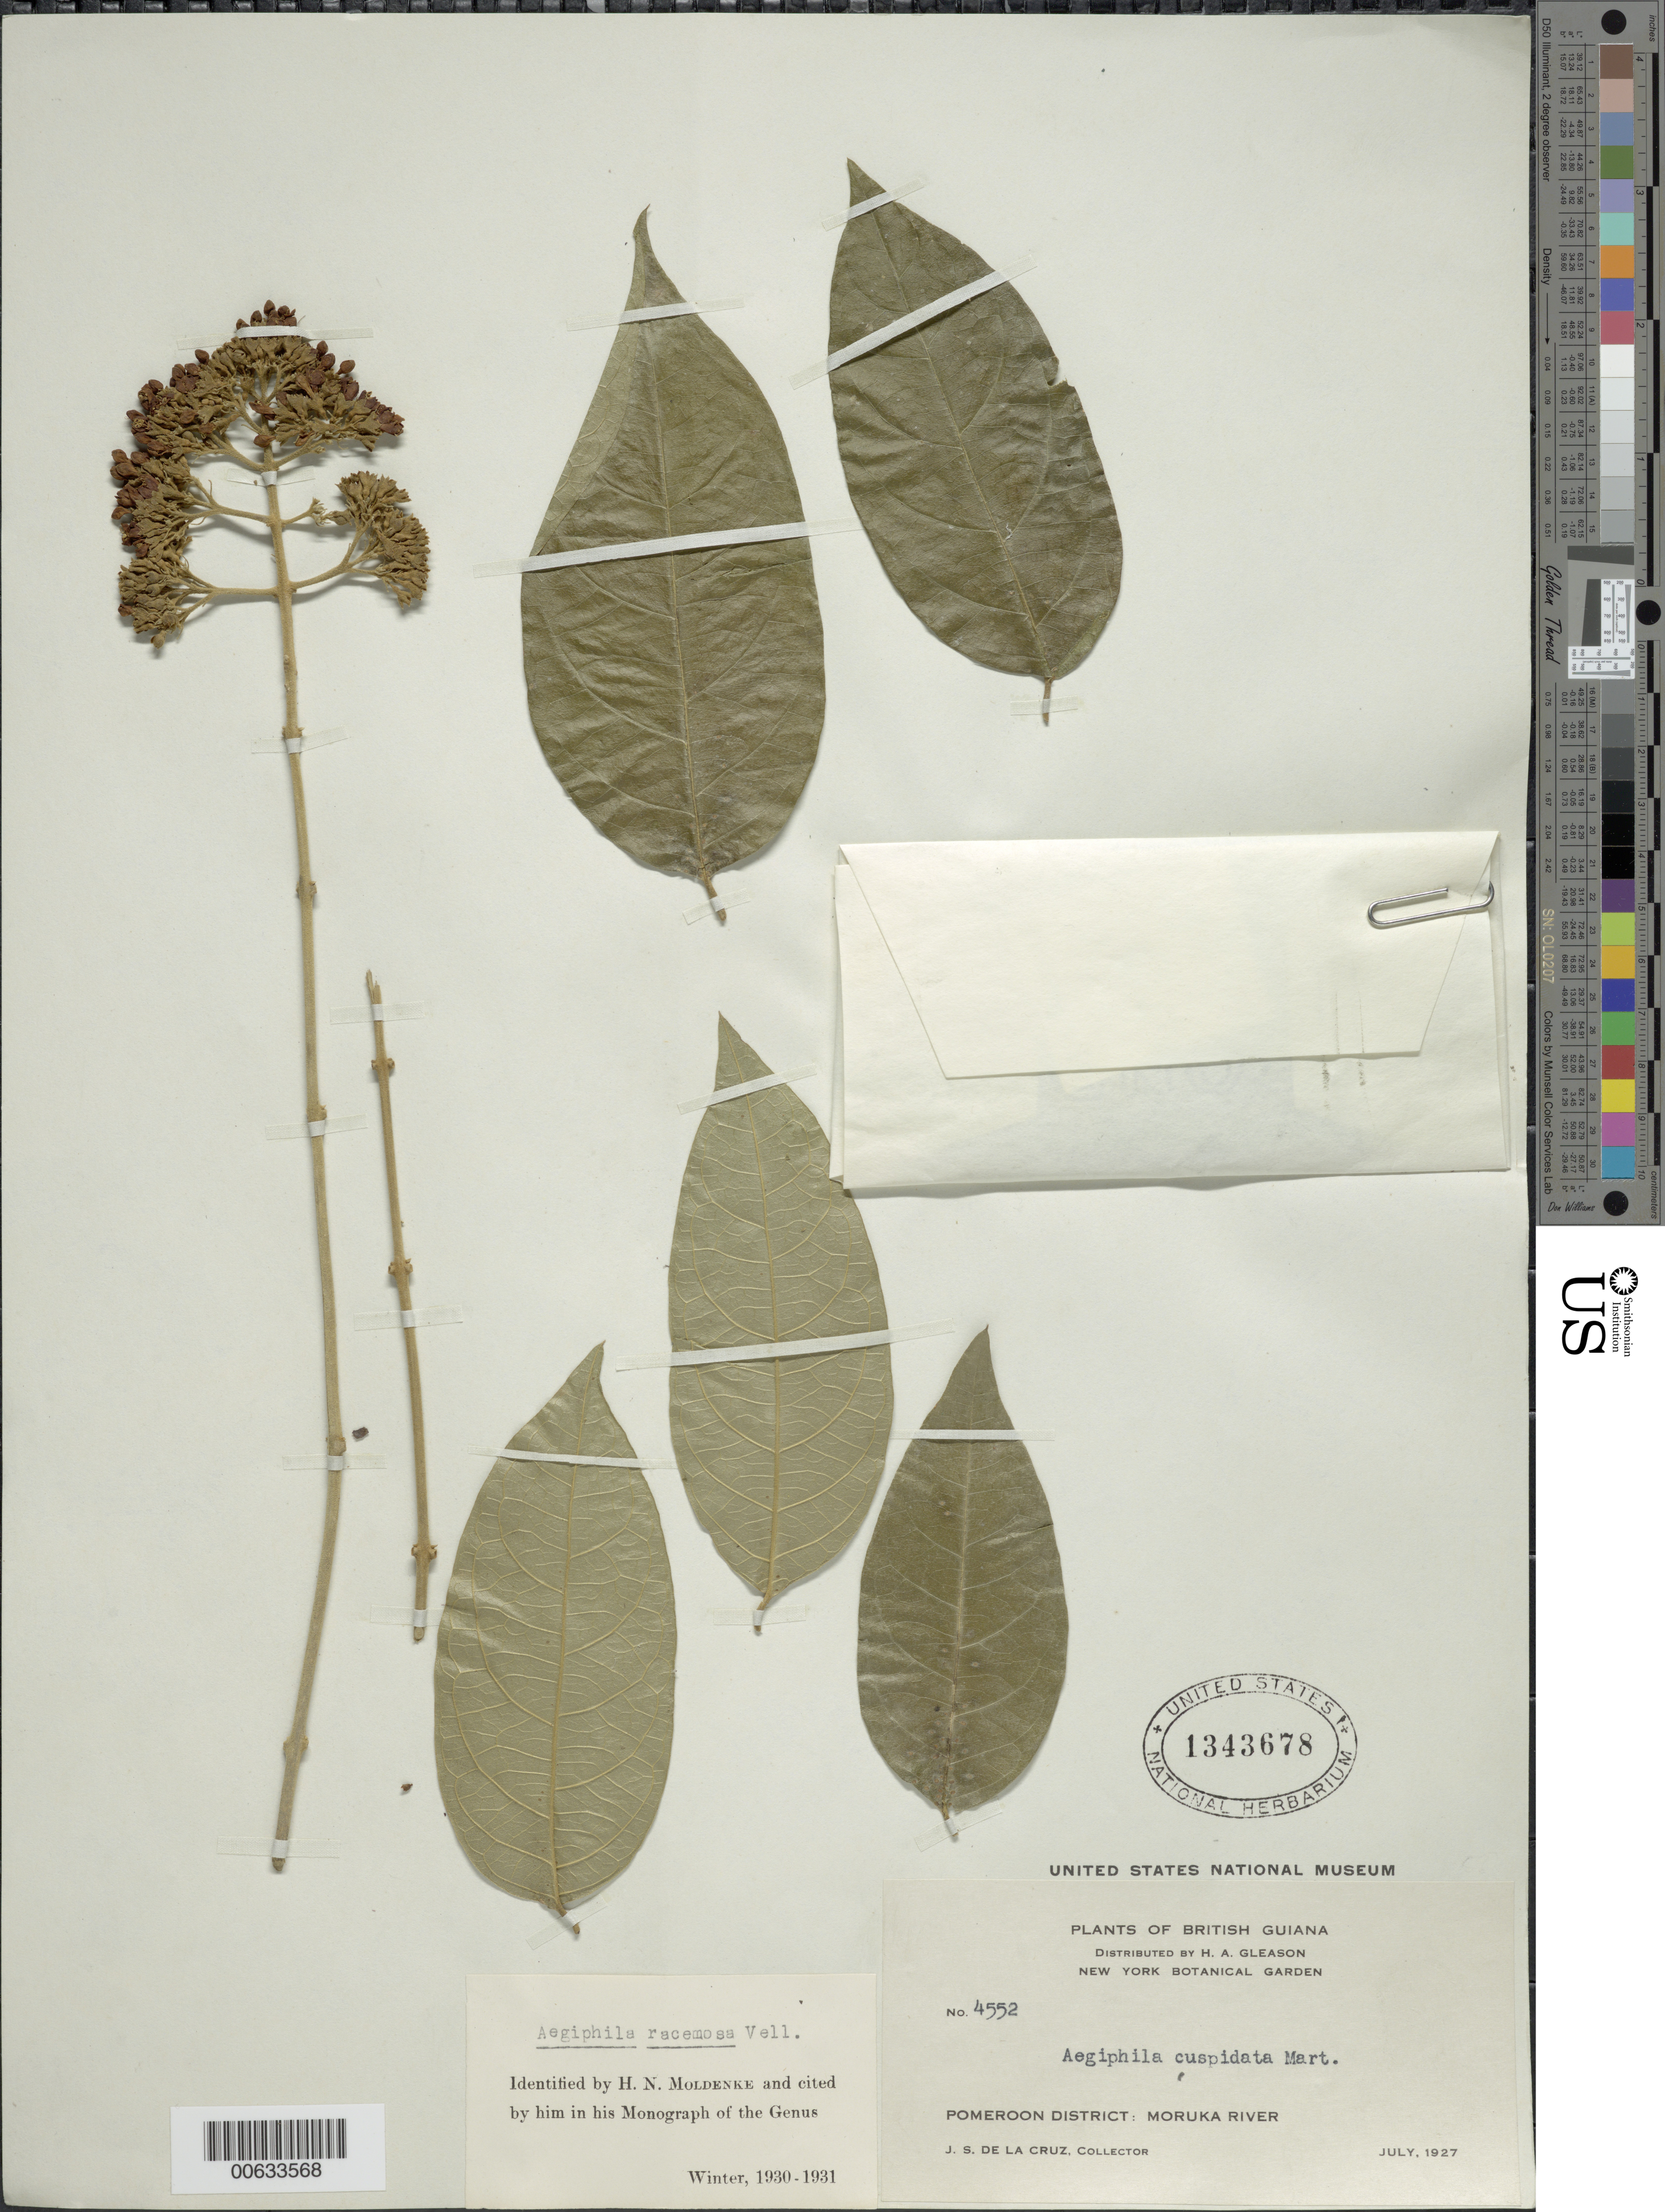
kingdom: Plantae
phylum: Tracheophyta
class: Magnoliopsida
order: Lamiales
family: Lamiaceae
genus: Aegiphila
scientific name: Aegiphila racemosa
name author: Vell.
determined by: Moldenke, H. N.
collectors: J. S. de la Cruz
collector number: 4552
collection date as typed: Jul-27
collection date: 1927-07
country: Guyana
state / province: Barima-Waini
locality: Moruka R., Pomeroon Dist.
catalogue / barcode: US 1343678